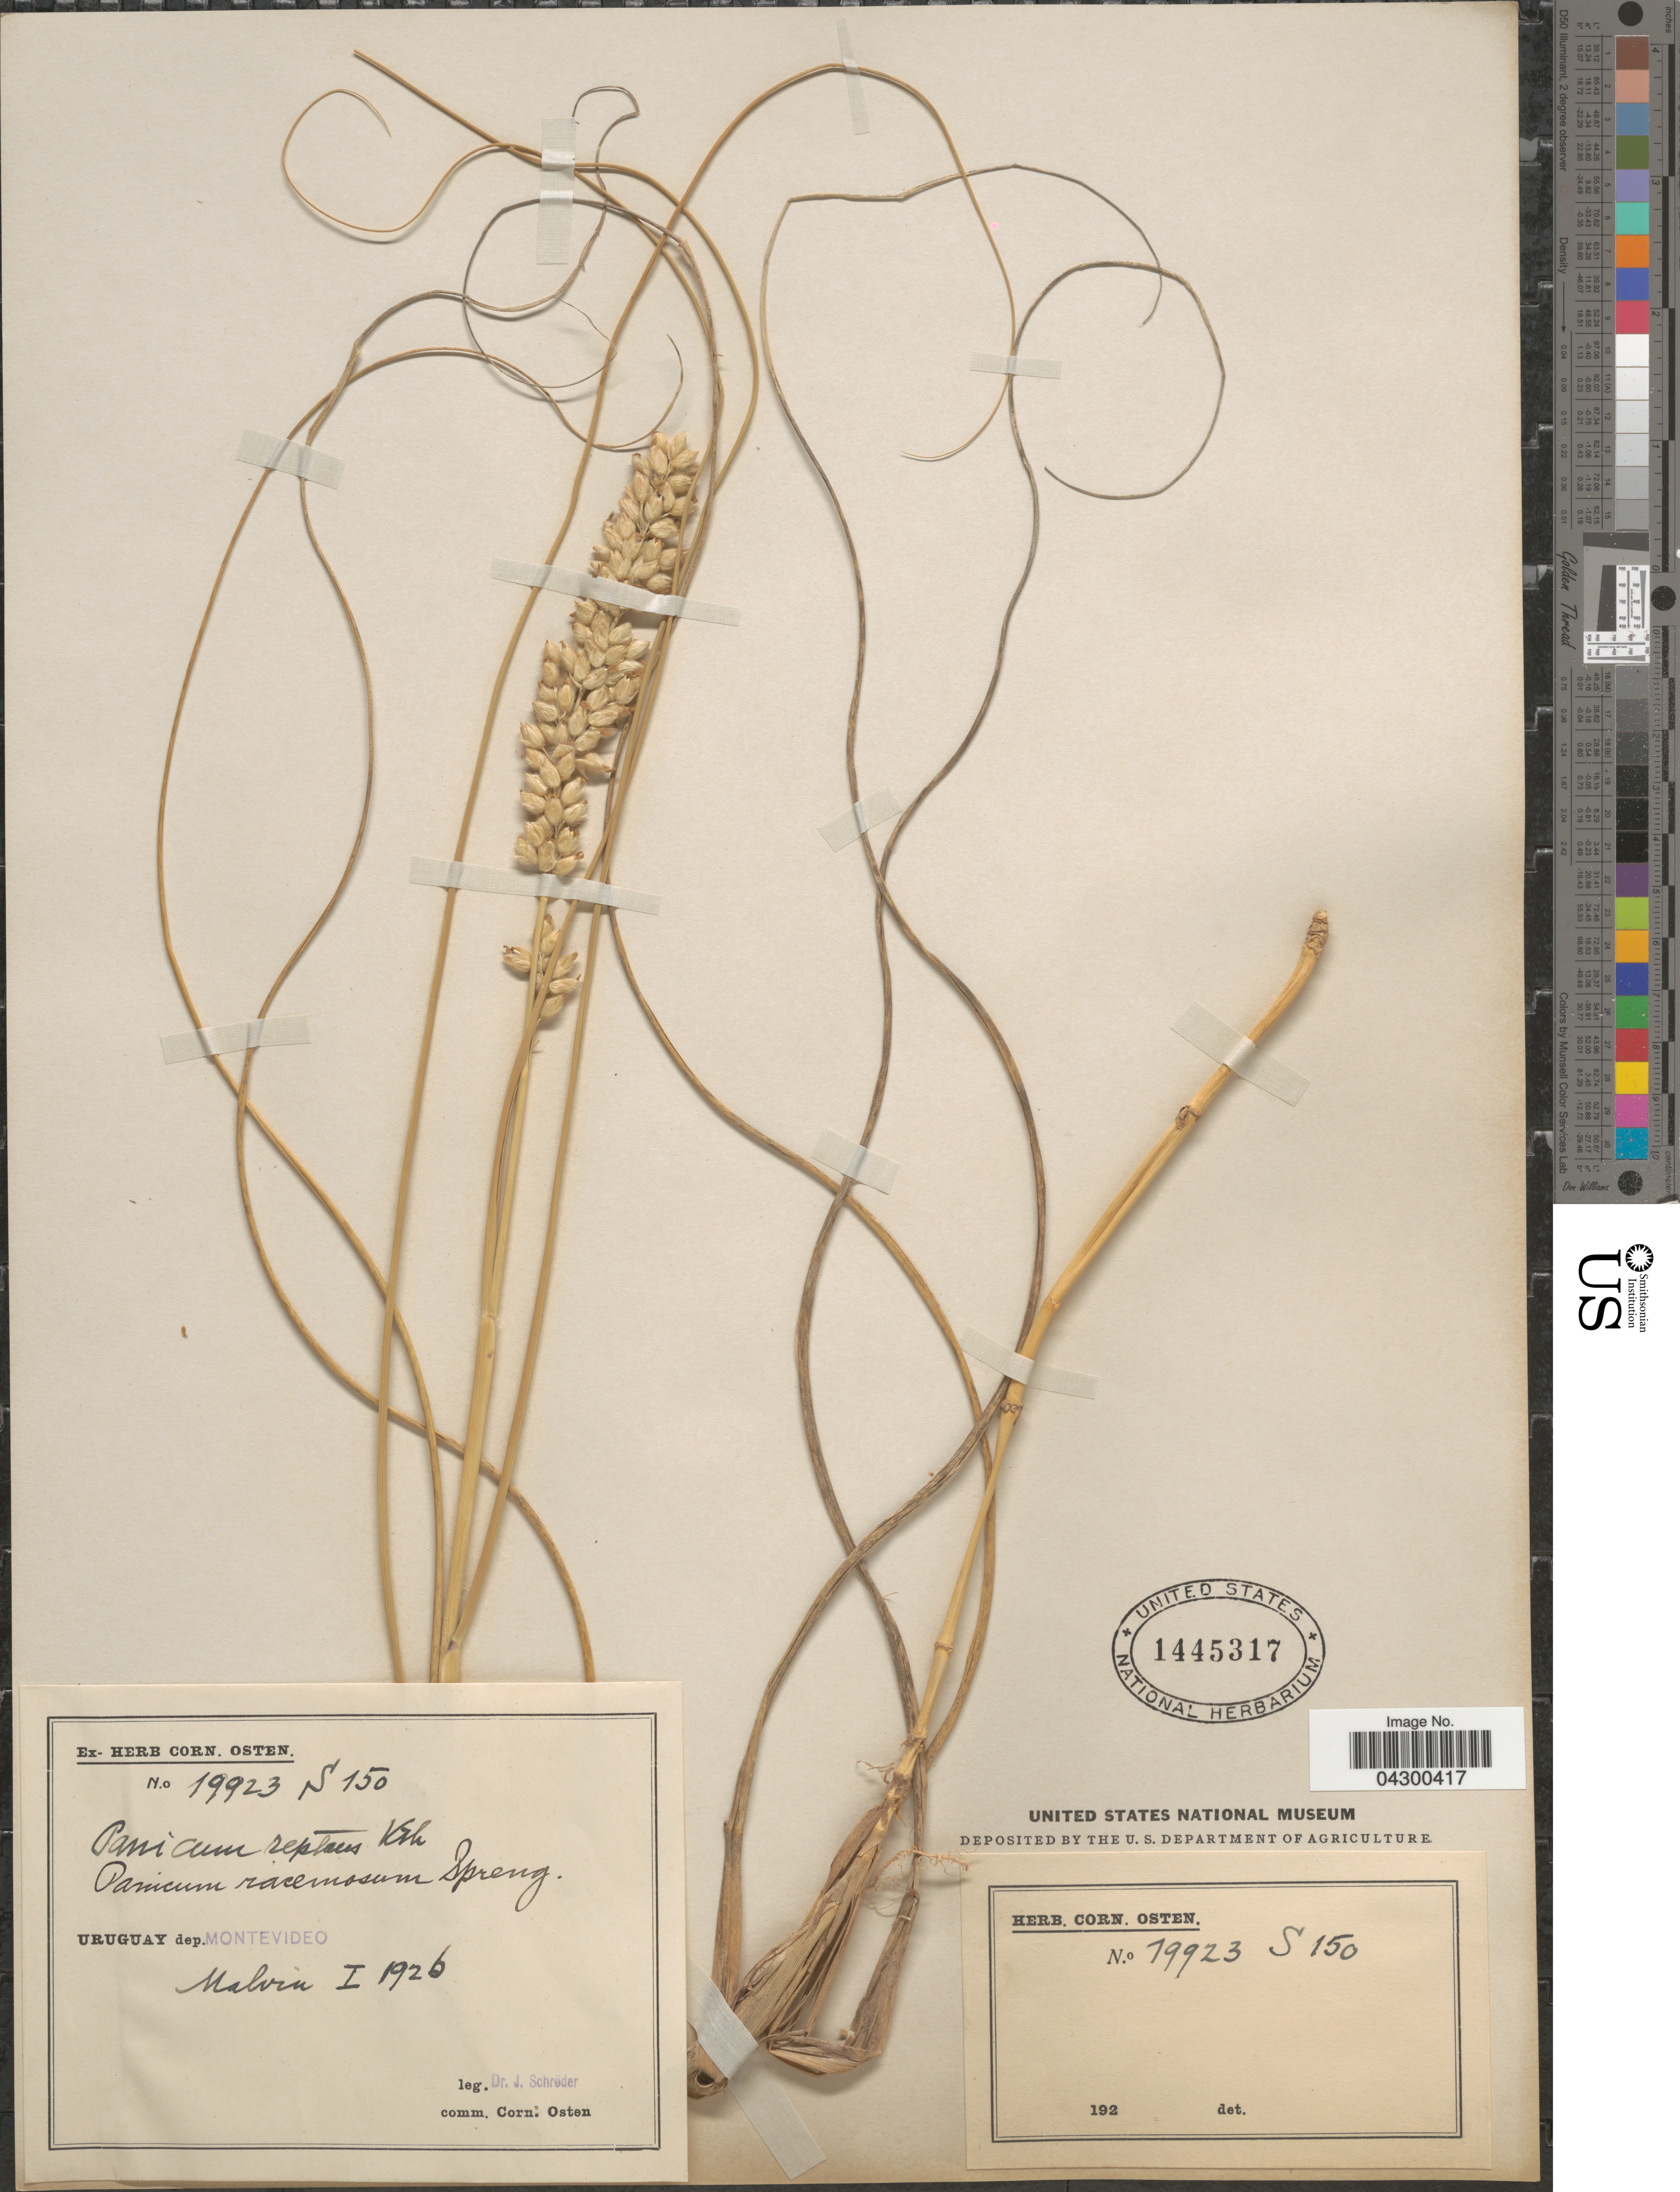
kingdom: Plantae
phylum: Tracheophyta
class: Liliopsida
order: Poales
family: Poaceae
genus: Panicum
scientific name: Panicum racemosum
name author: (P. Beauv.) Spreng.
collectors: J. Schreder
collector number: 19923S150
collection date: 1926-01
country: Uruguay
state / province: Montevideo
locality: Dep. Montevideo. Malvin.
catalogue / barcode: US 1445317